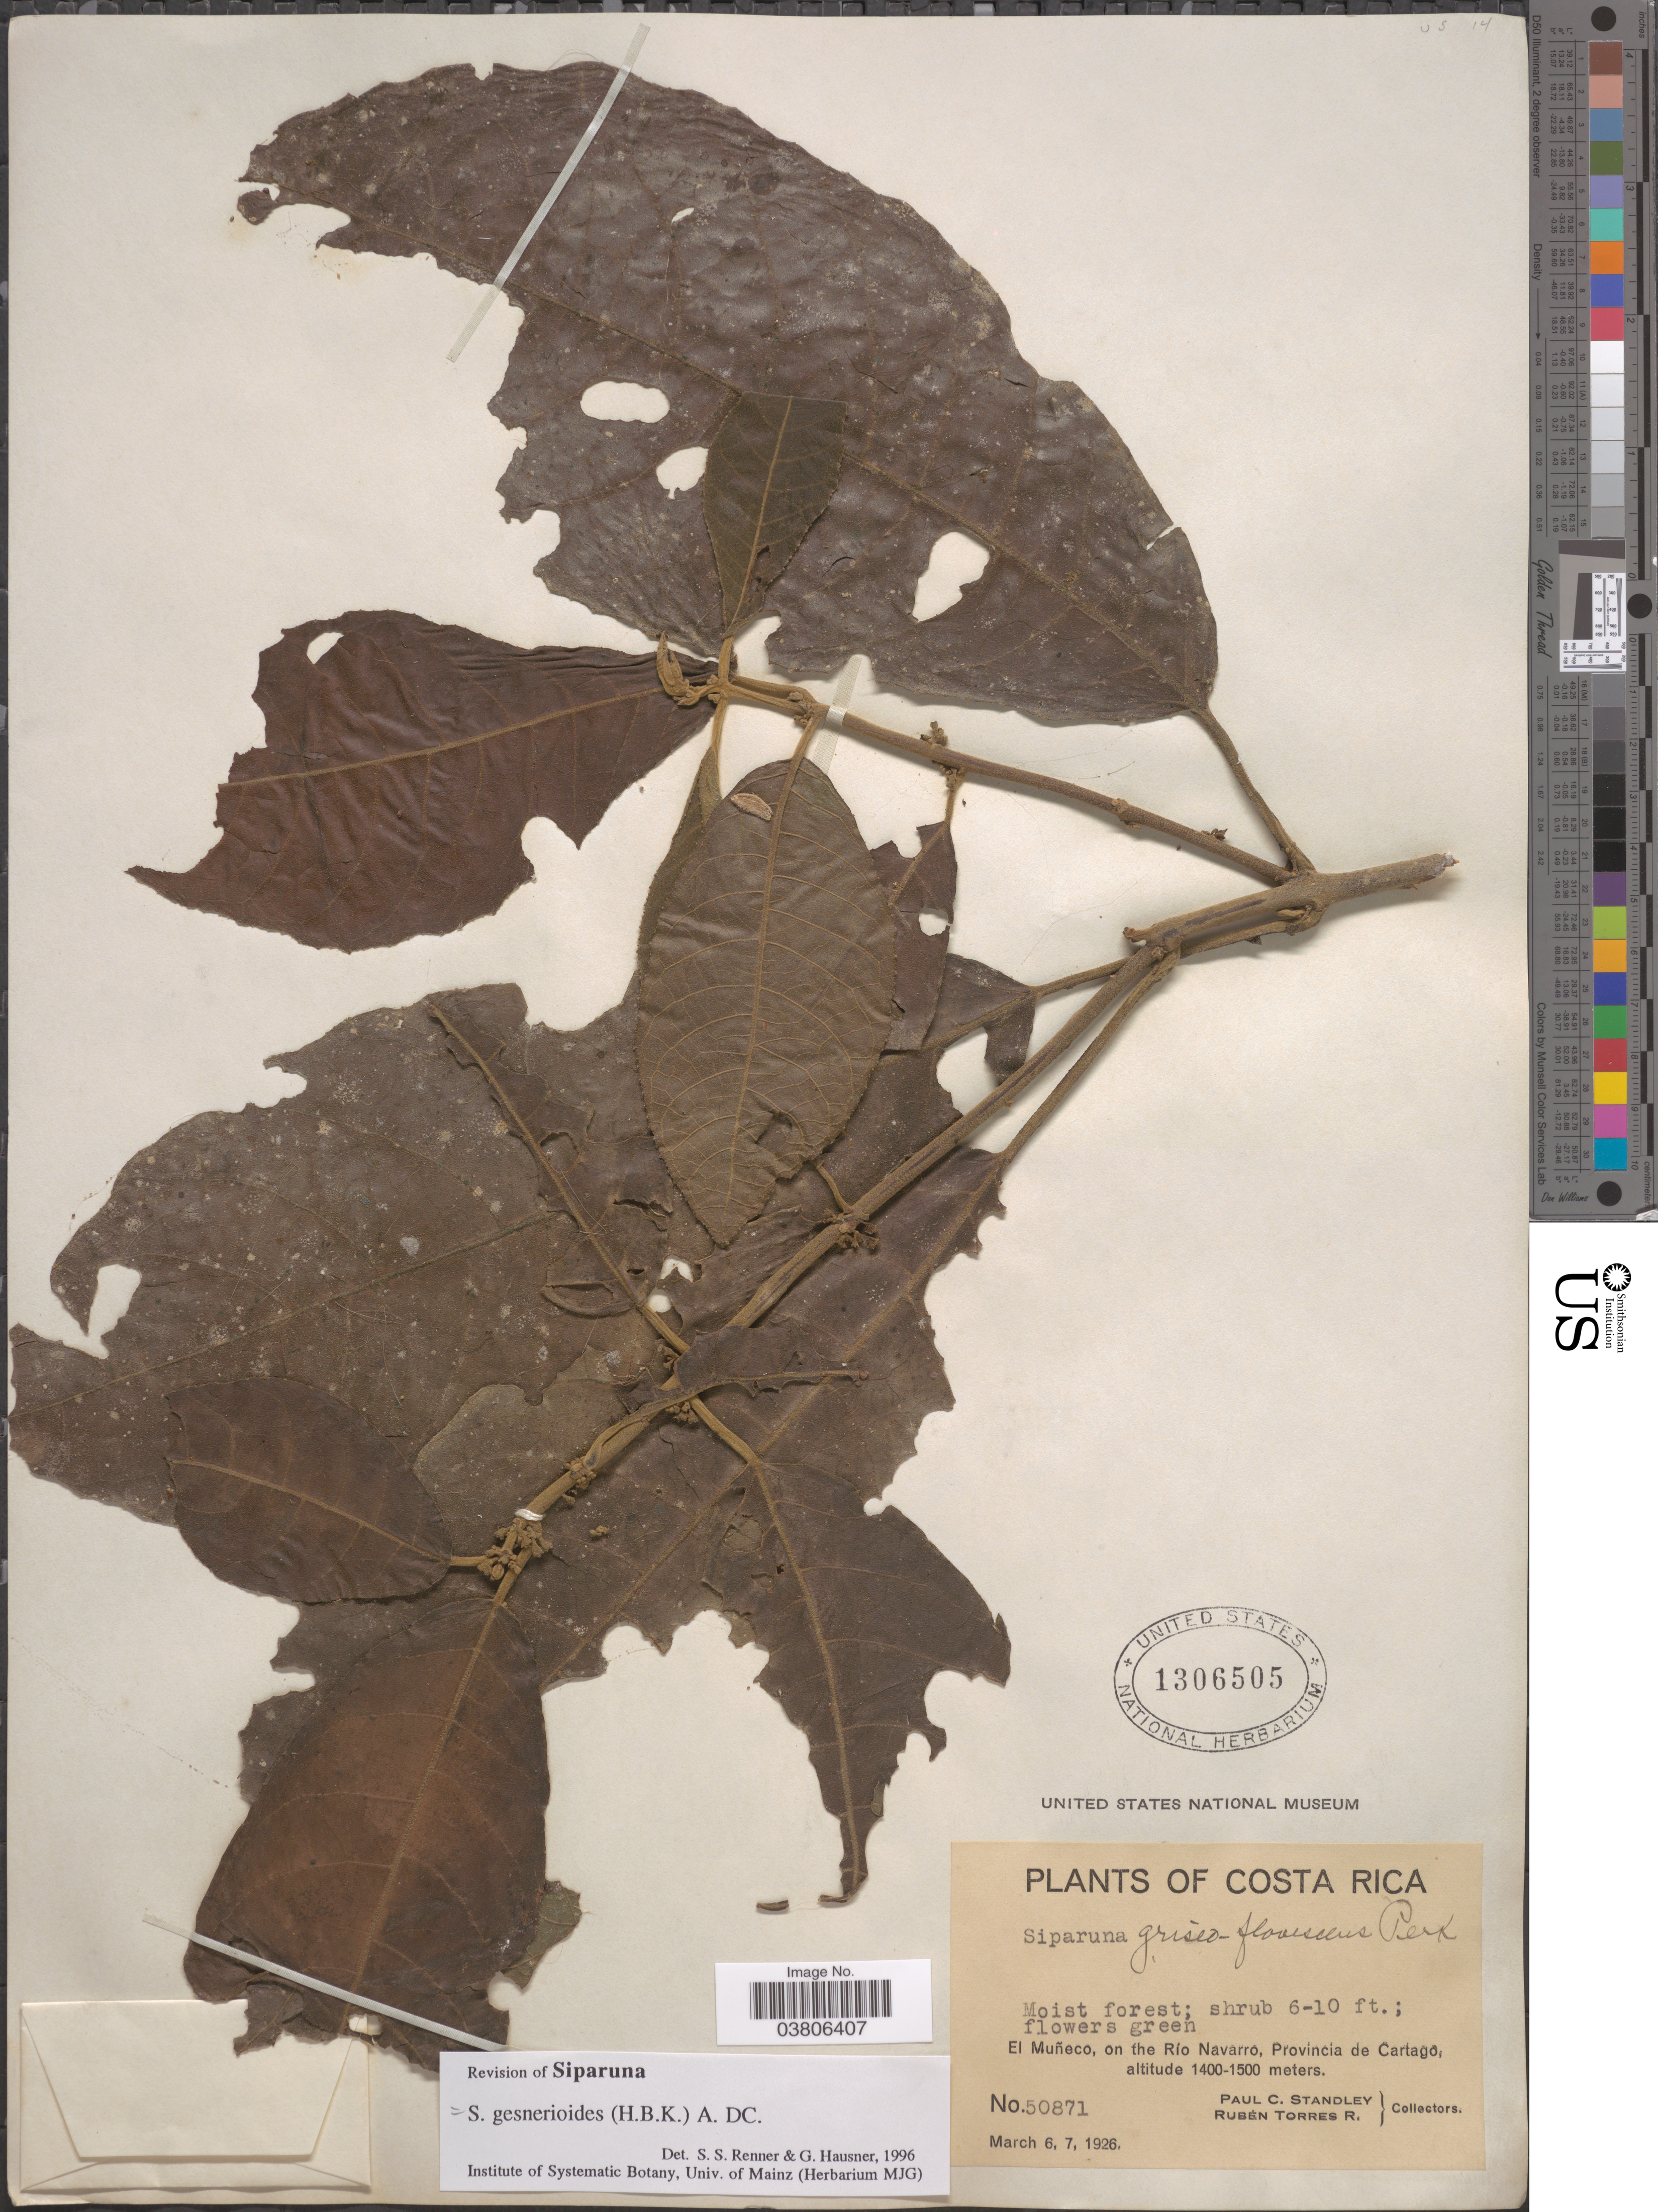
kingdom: Plantae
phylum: Tracheophyta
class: Magnoliopsida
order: Laurales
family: Siparunaceae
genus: Siparuna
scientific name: Siparuna gesnerioides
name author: (Kunth) A. DC.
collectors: P. C. Standley & R. Torres Rojas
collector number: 50871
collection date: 1926-03-06/1926-03-07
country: Costa Rica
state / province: Cartago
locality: El Muñeco, on the Río Navarro.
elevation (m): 1400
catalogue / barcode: US 1306505